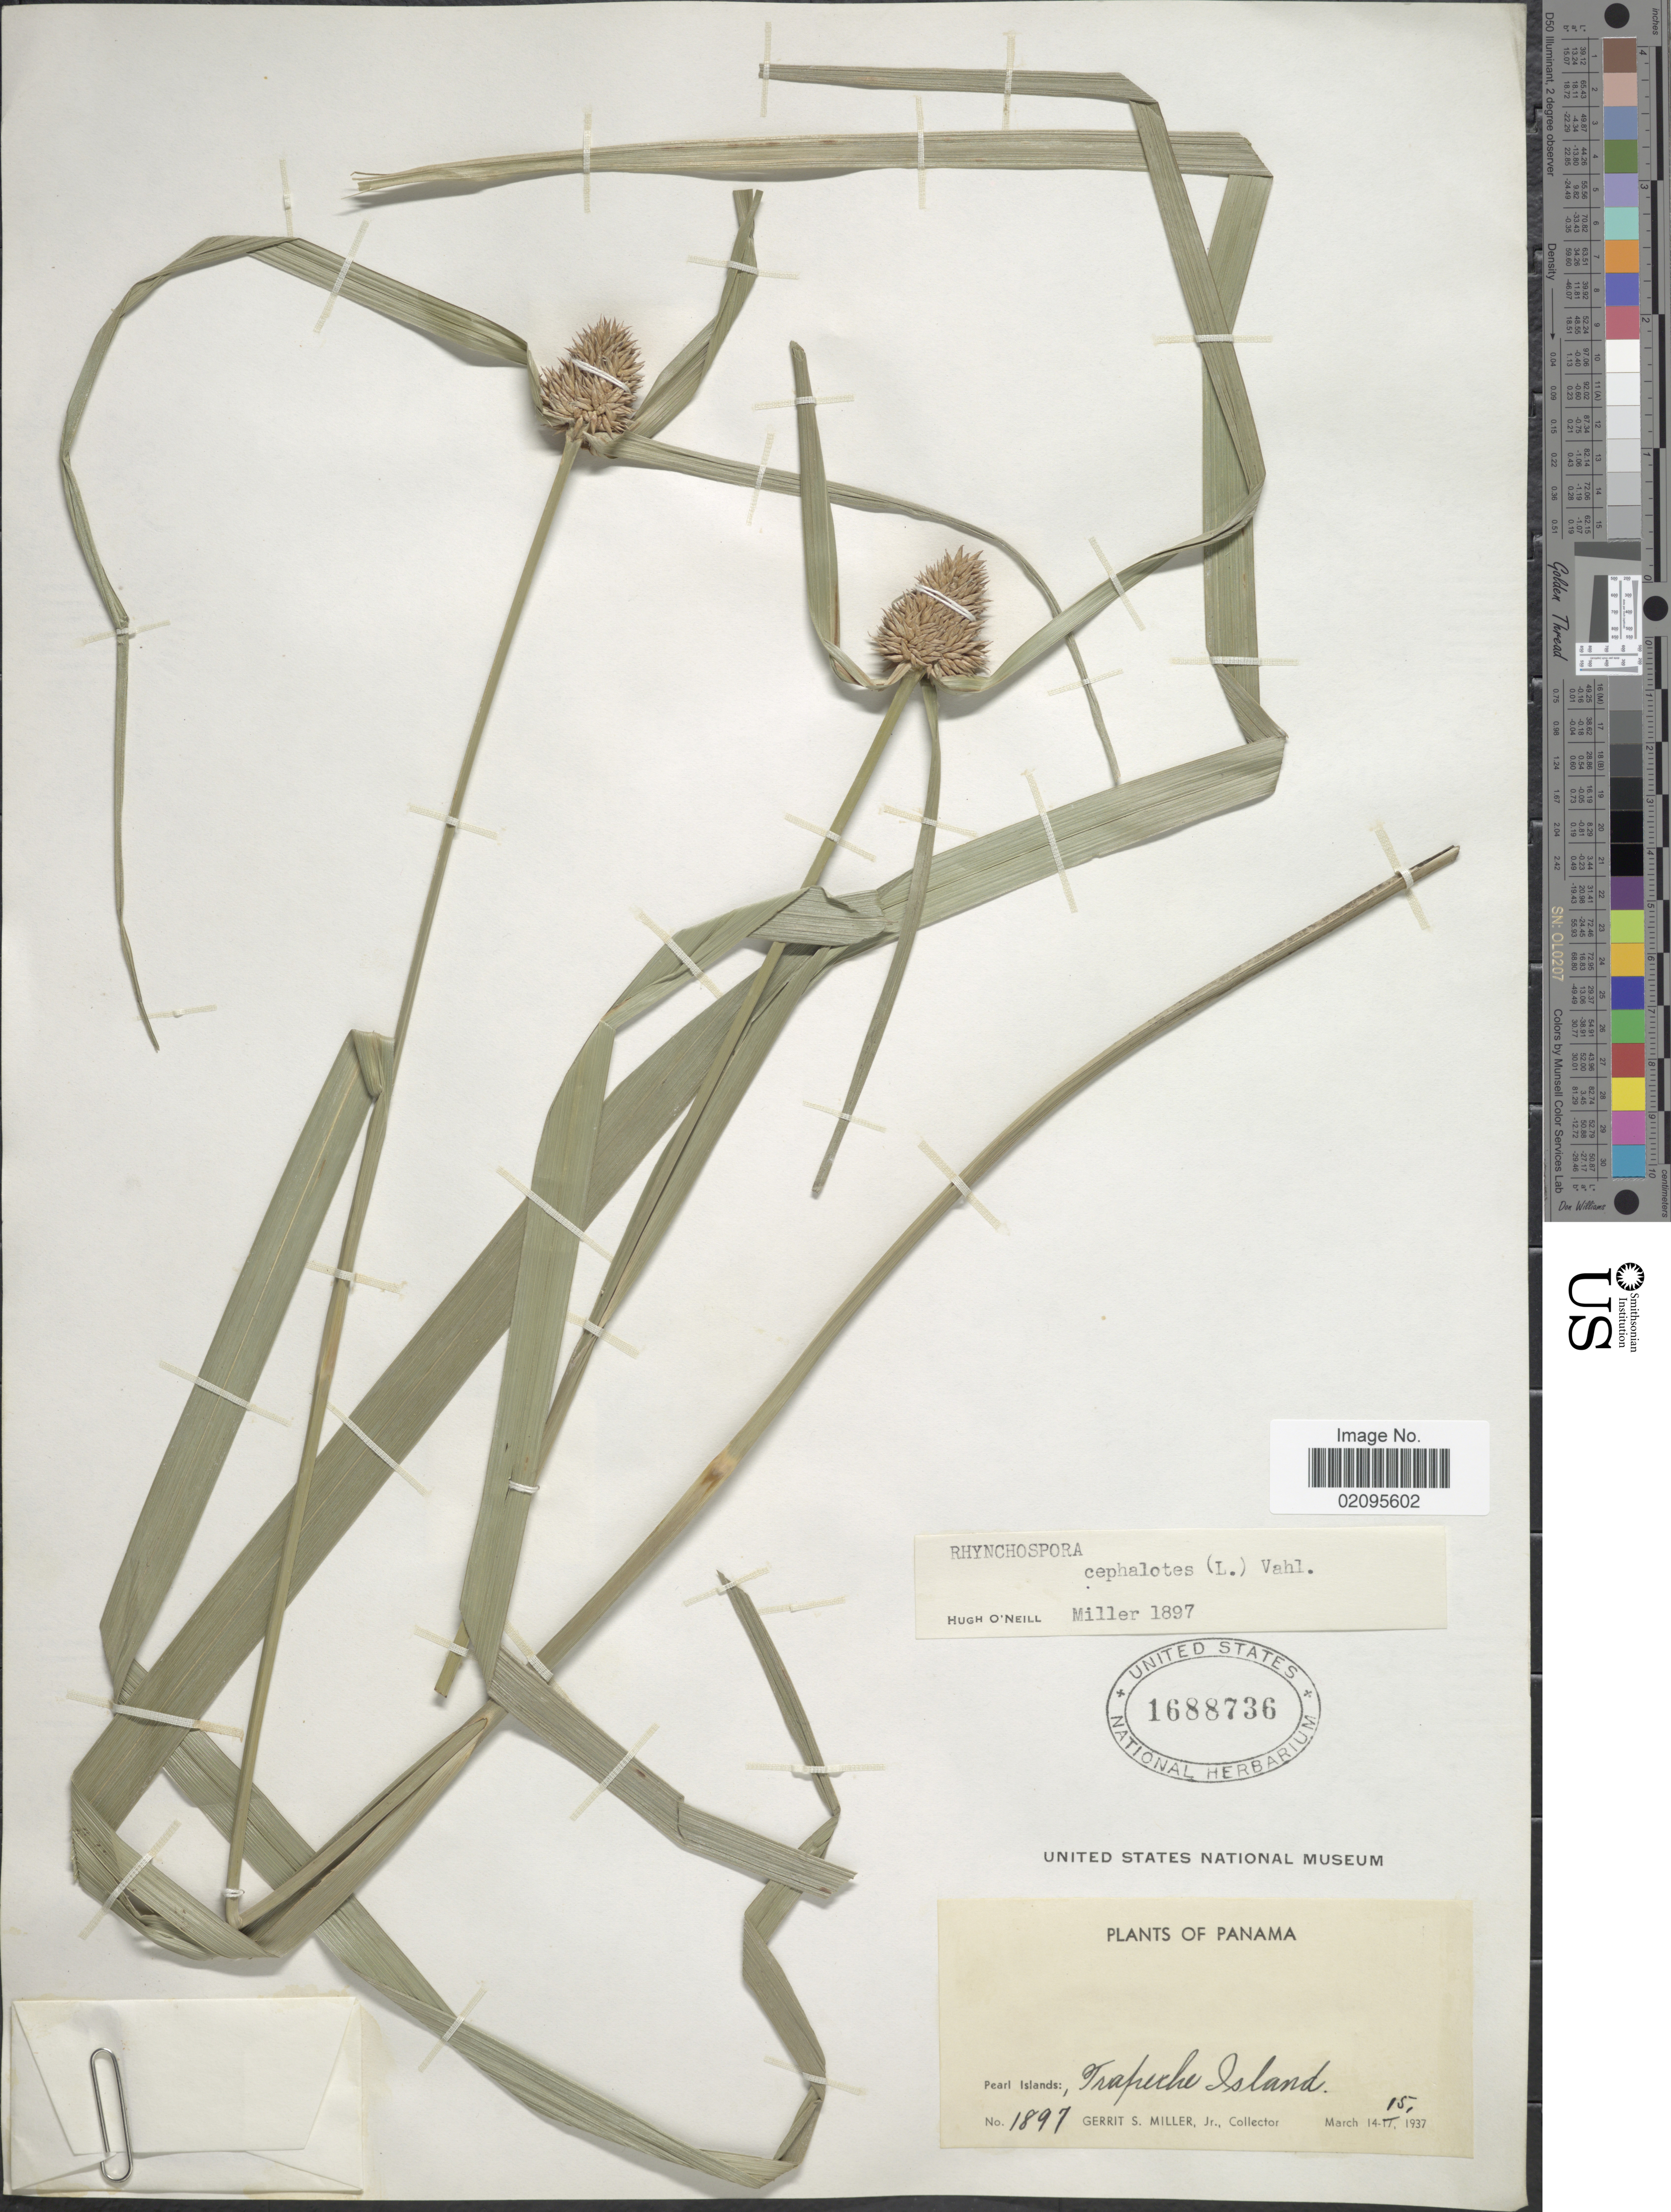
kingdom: Plantae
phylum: Tracheophyta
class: Liliopsida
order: Poales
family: Cyperaceae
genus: Rhynchospora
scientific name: Rhynchospora cephalotes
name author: (L.) Vahl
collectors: G. S. Miller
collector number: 1897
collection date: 1937-03-14/1937-03-15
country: Panama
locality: Pearl Islands: Trapeche Island.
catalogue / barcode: US 1688736